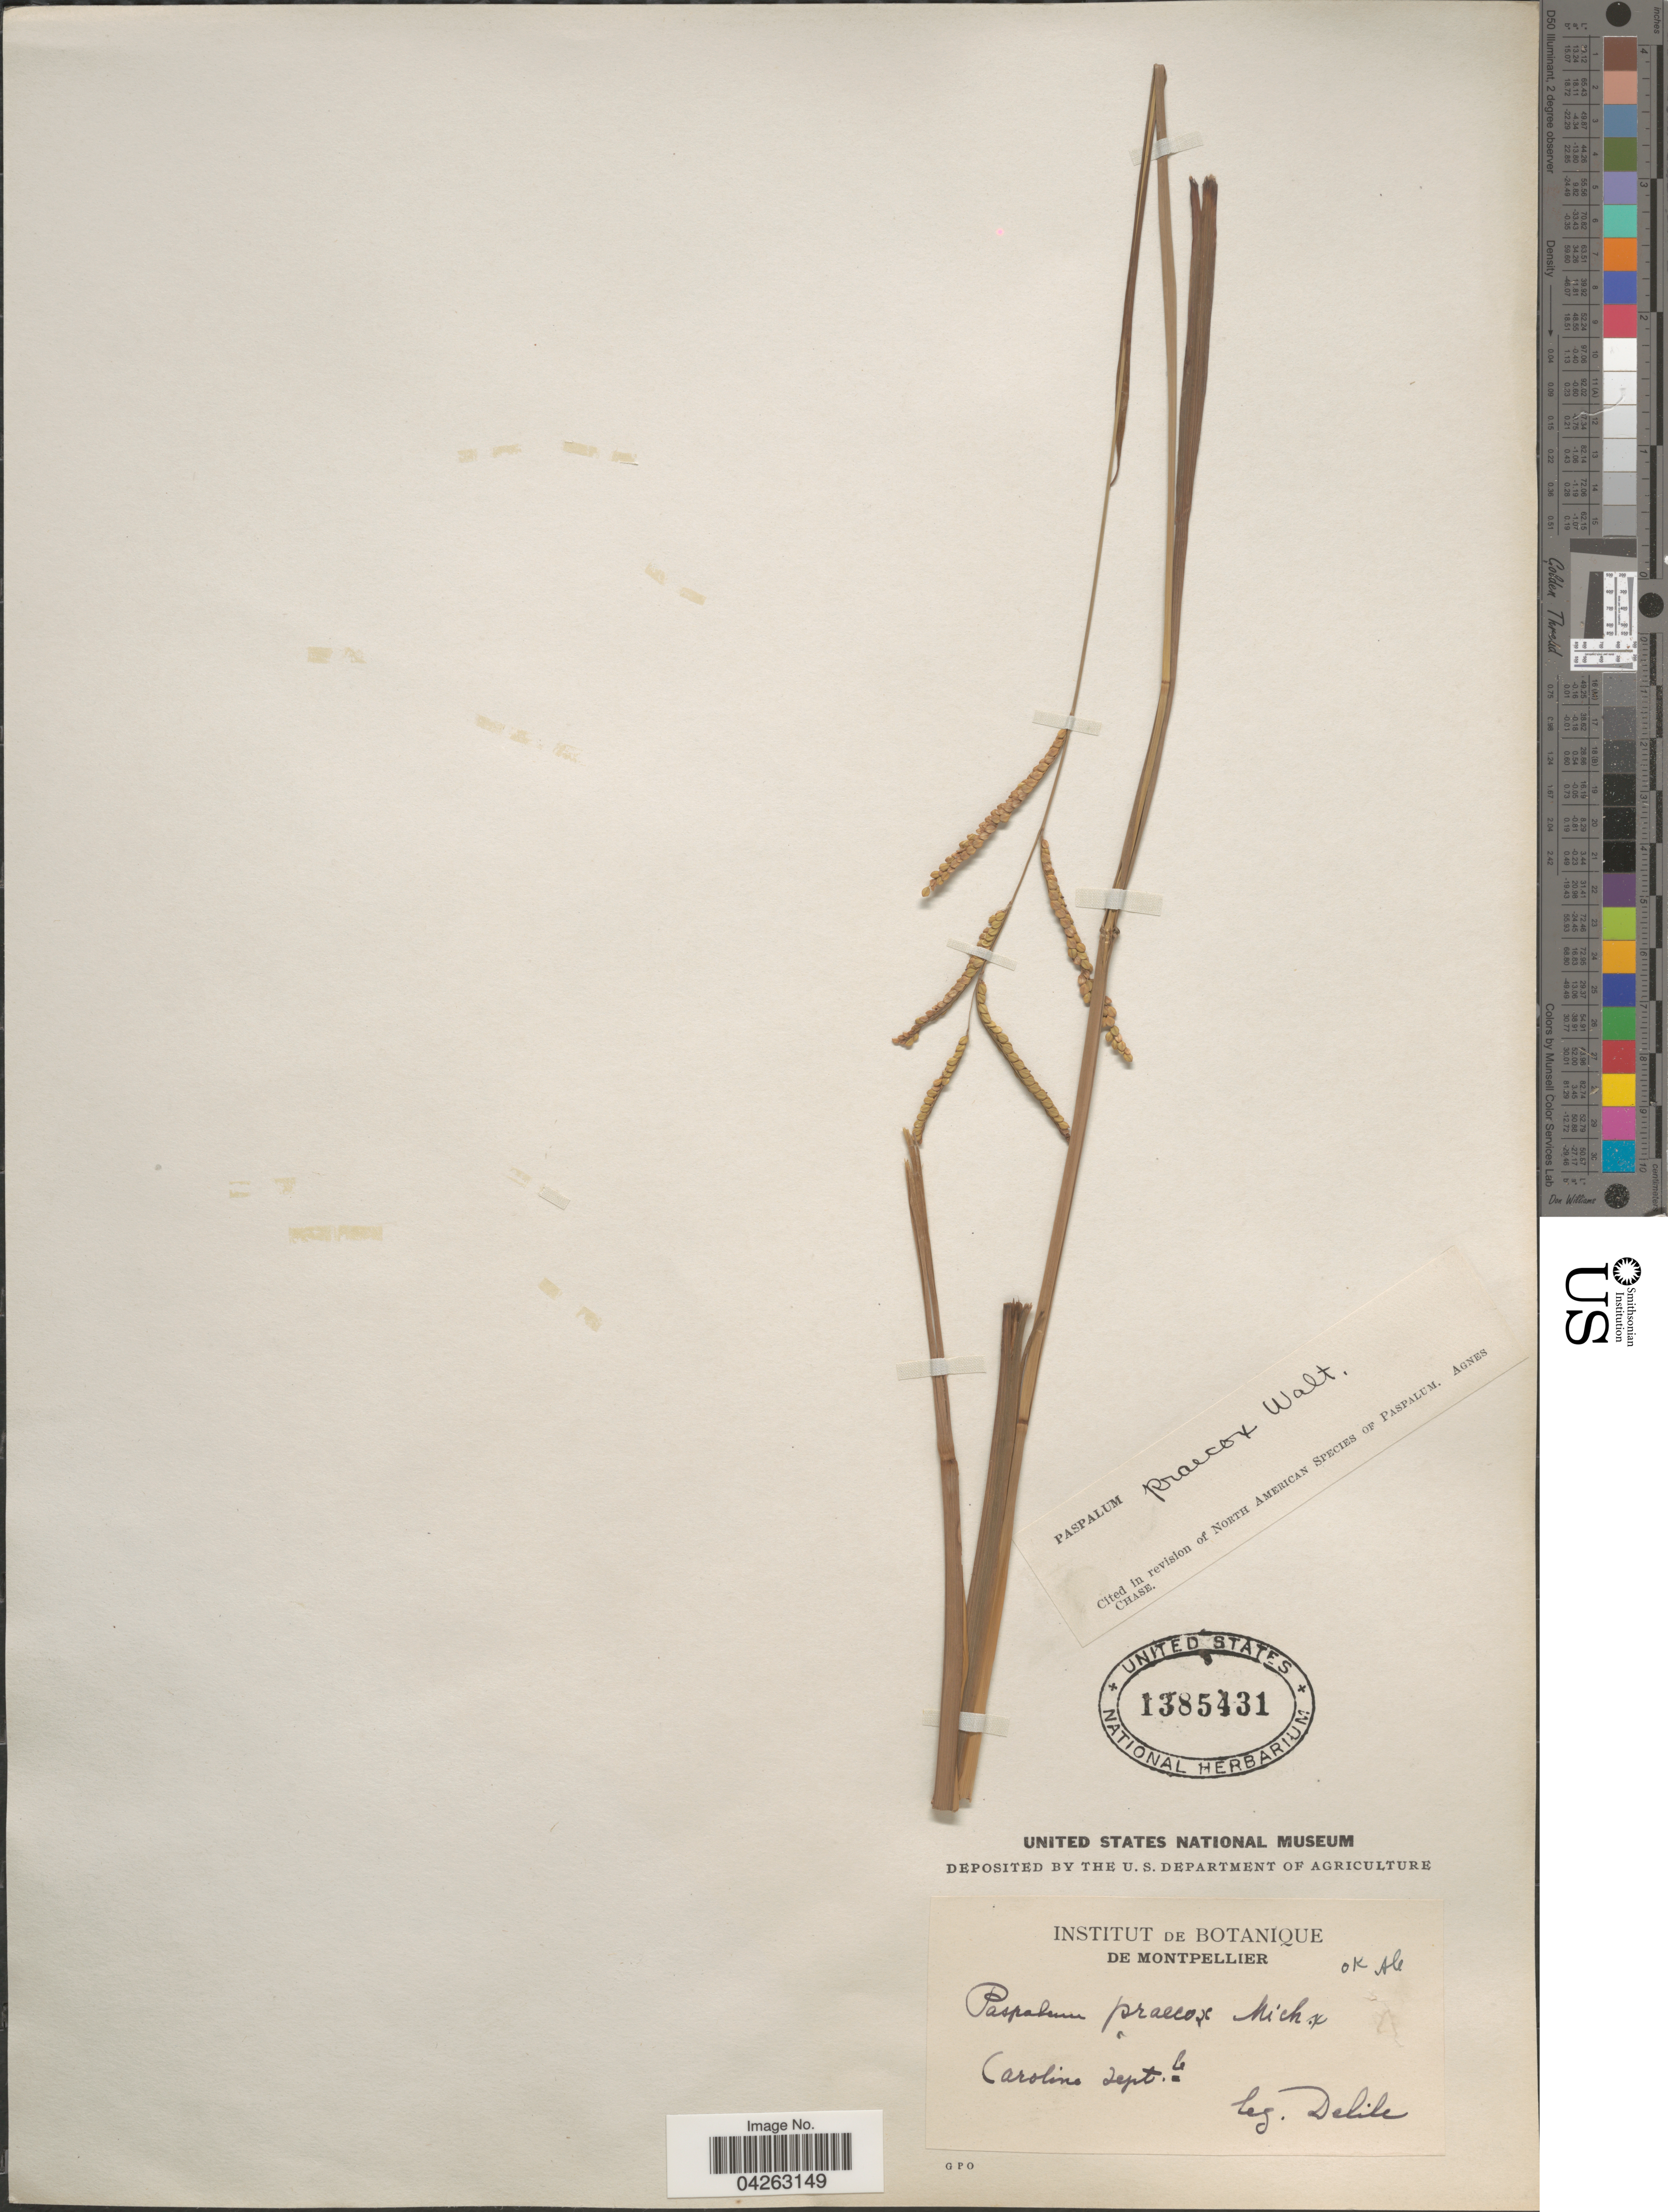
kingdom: Plantae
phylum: Tracheophyta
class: Liliopsida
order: Poales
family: Poaceae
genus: Paspalum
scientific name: Paspalum praecox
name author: Walter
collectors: Delile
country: United States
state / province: North Carolina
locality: Caroline septle.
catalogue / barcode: US 1385431